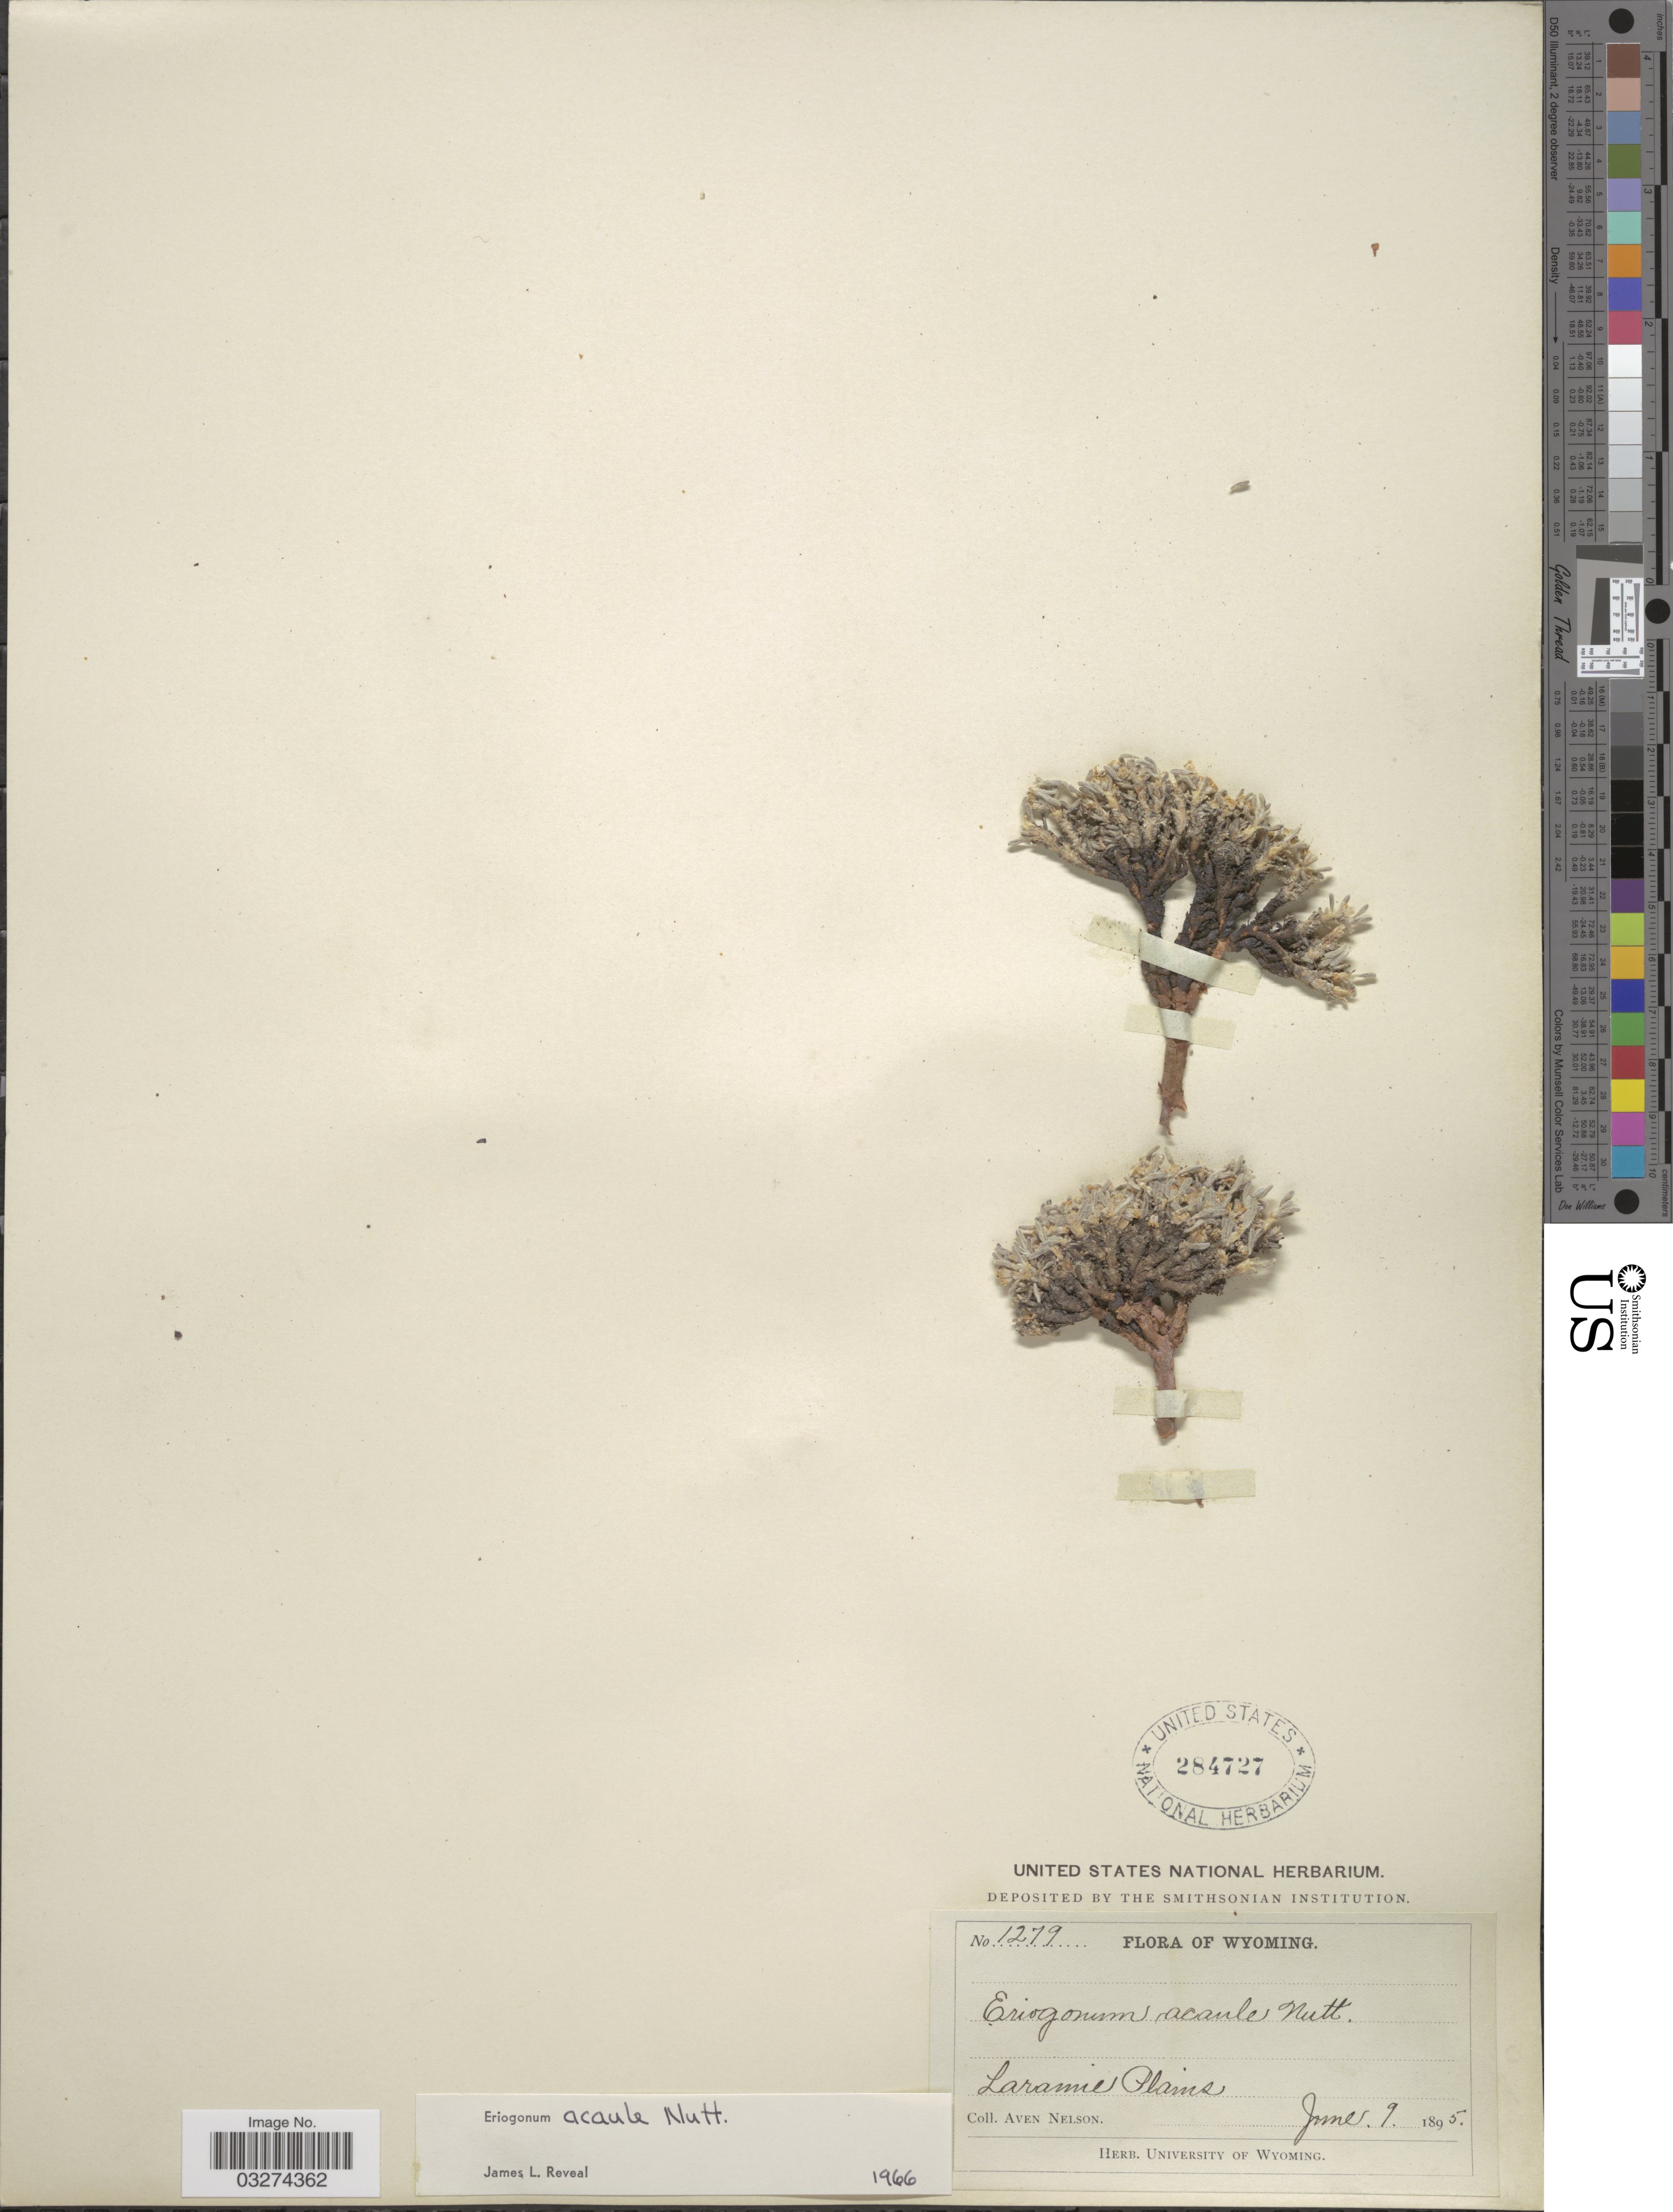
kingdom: Plantae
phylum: Tracheophyta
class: Magnoliopsida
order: Caryophyllales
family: Polygonaceae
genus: Eriogonum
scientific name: Eriogonum acaule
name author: Nutt.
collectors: A. Nelson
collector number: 1279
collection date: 1895-06-09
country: United States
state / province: Wyoming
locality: Laramie Plains.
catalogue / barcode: US 284727